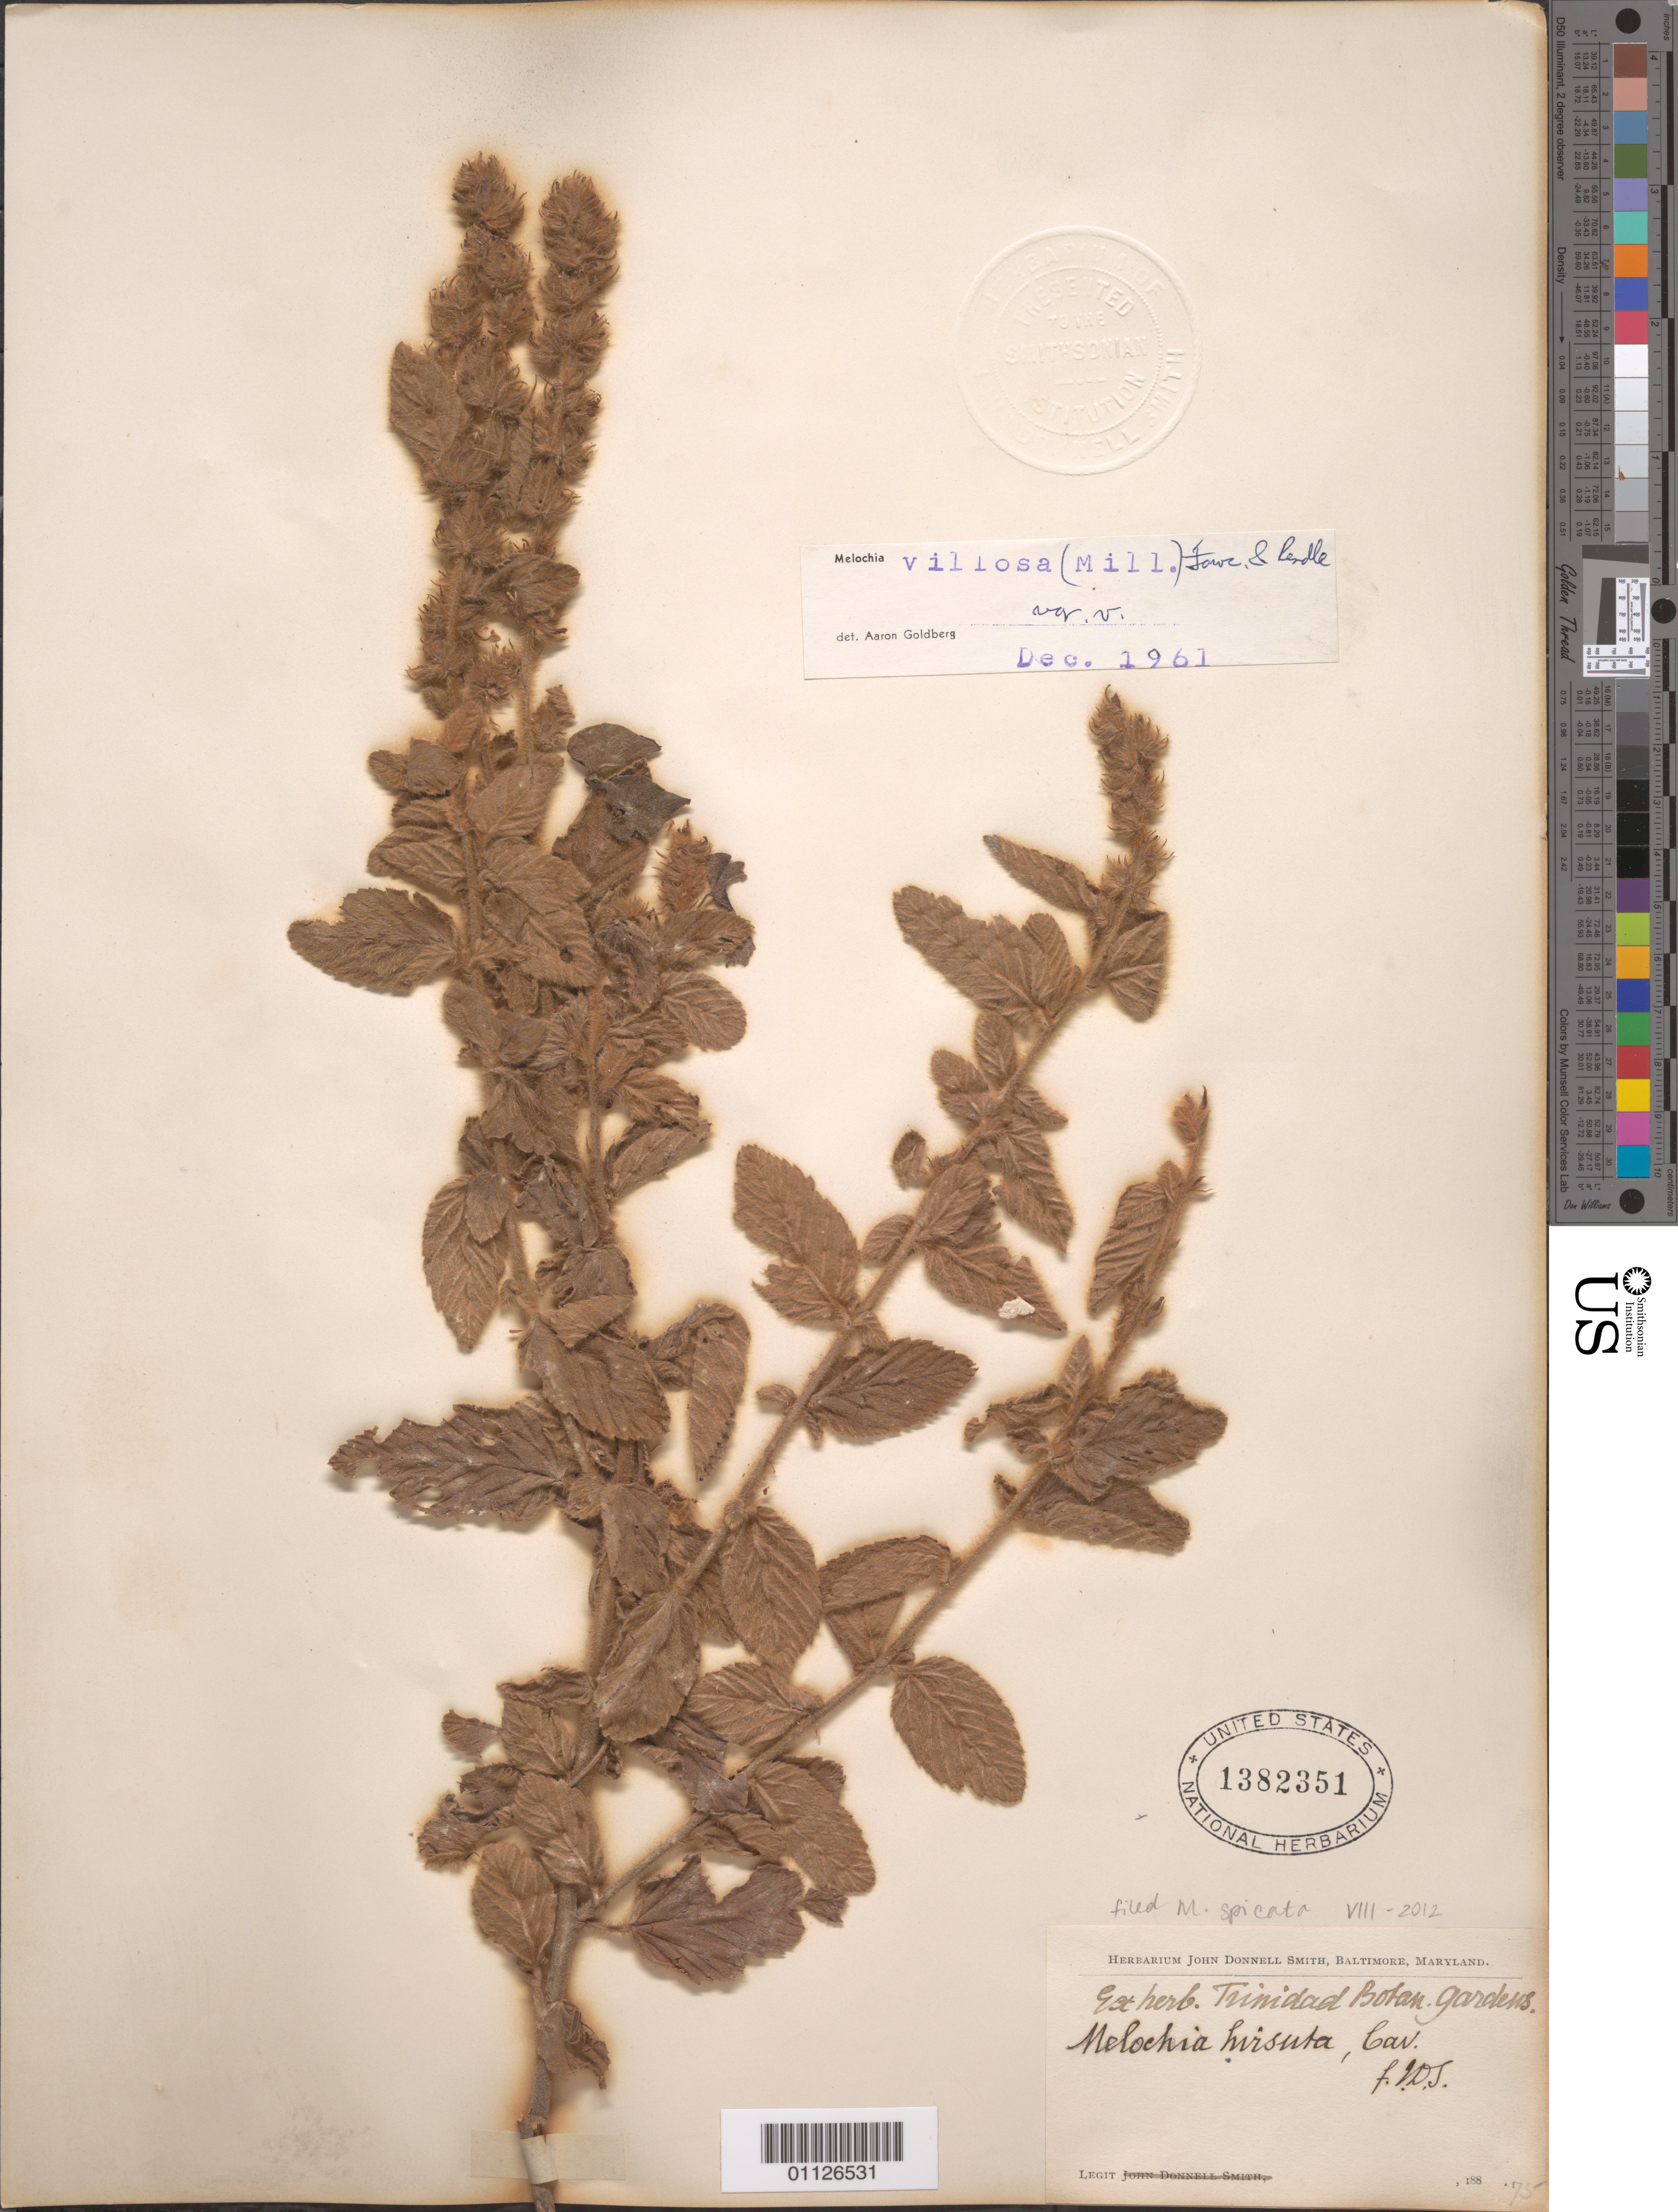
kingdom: Plantae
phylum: Tracheophyta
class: Magnoliopsida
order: Malvales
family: Malvaceae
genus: Melochia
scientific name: Melochia spicata var. spicata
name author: (L.) Fryxell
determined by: Dorr, L. J., (BOT), Smithsonian Institution - National Museum of Natural History (UNITED STATES)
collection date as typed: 01 Jan 1880 to 31 Dec 1889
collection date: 1880-01-01/1889-12-31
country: Trinidad and Tobago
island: Trinidad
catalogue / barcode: US 1382351